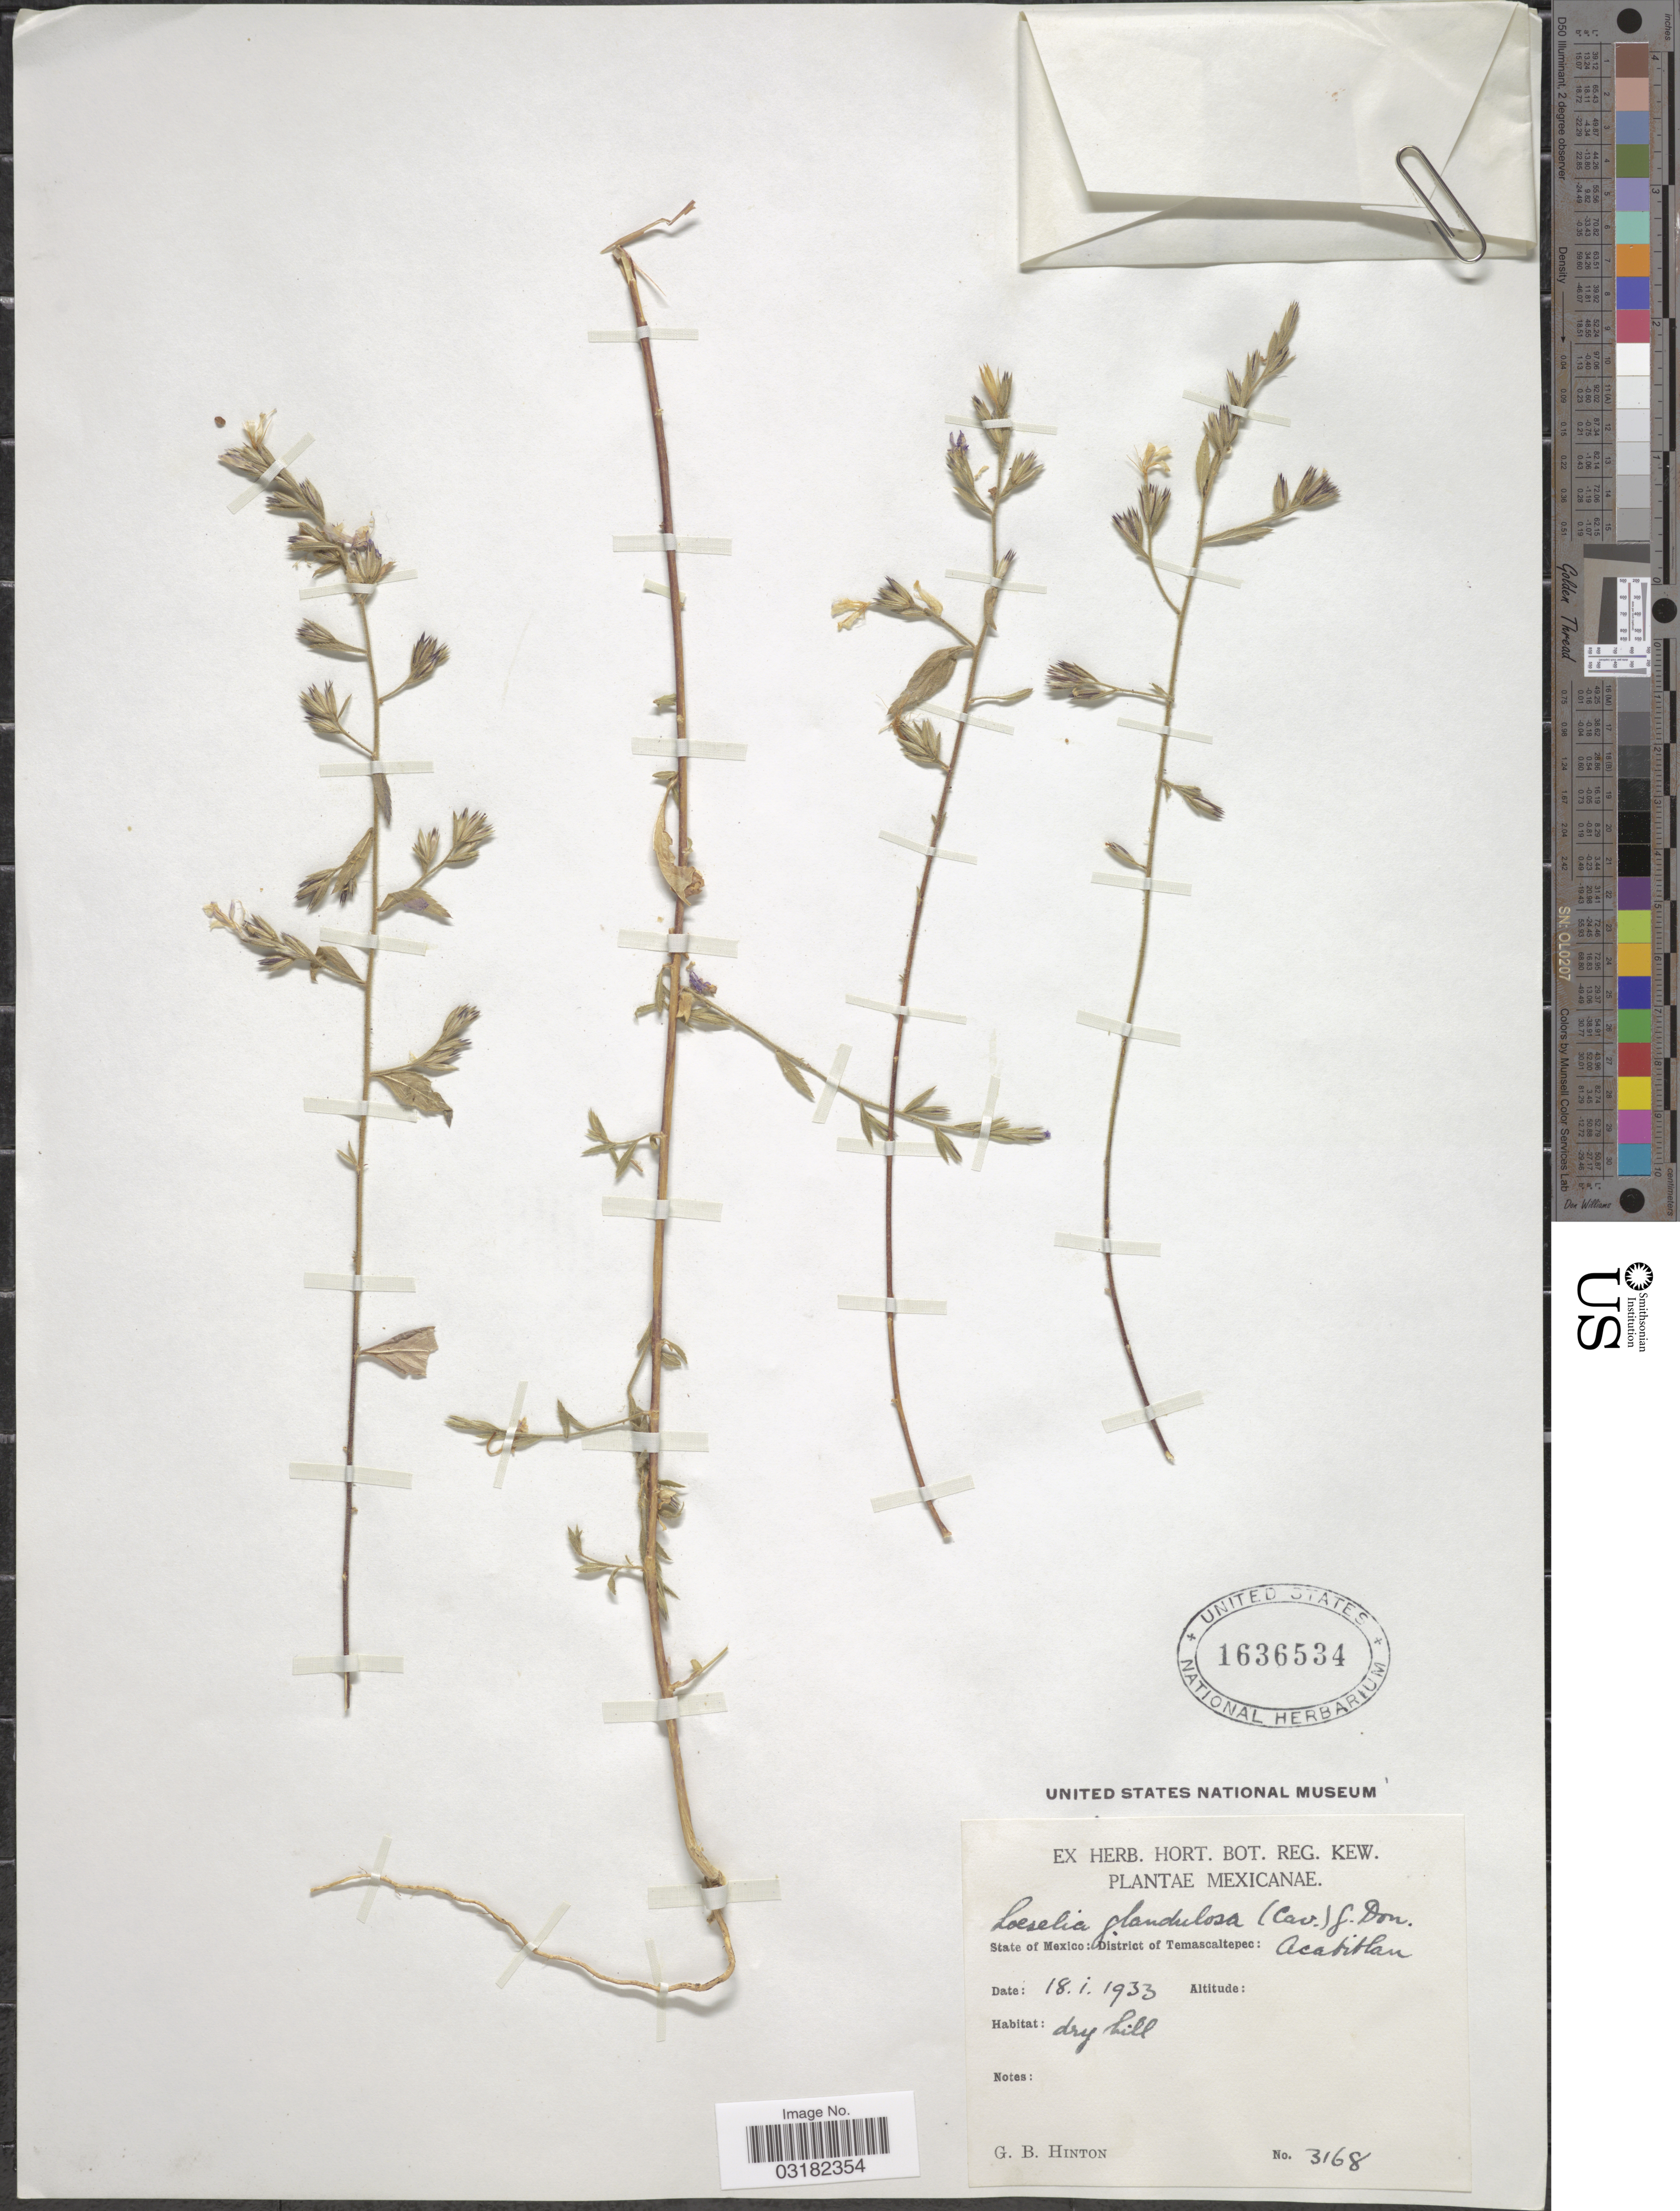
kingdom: Plantae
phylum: Tracheophyta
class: Magnoliopsida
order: Ericales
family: Polemoniaceae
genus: Loeselia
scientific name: Loeselia glandulosa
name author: (Cav.) G. Don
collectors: G. B. Hinton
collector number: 3168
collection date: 1933-01-18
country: Mexico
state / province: México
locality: District of Temascaltepec: Acatitlan.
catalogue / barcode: US 1636534